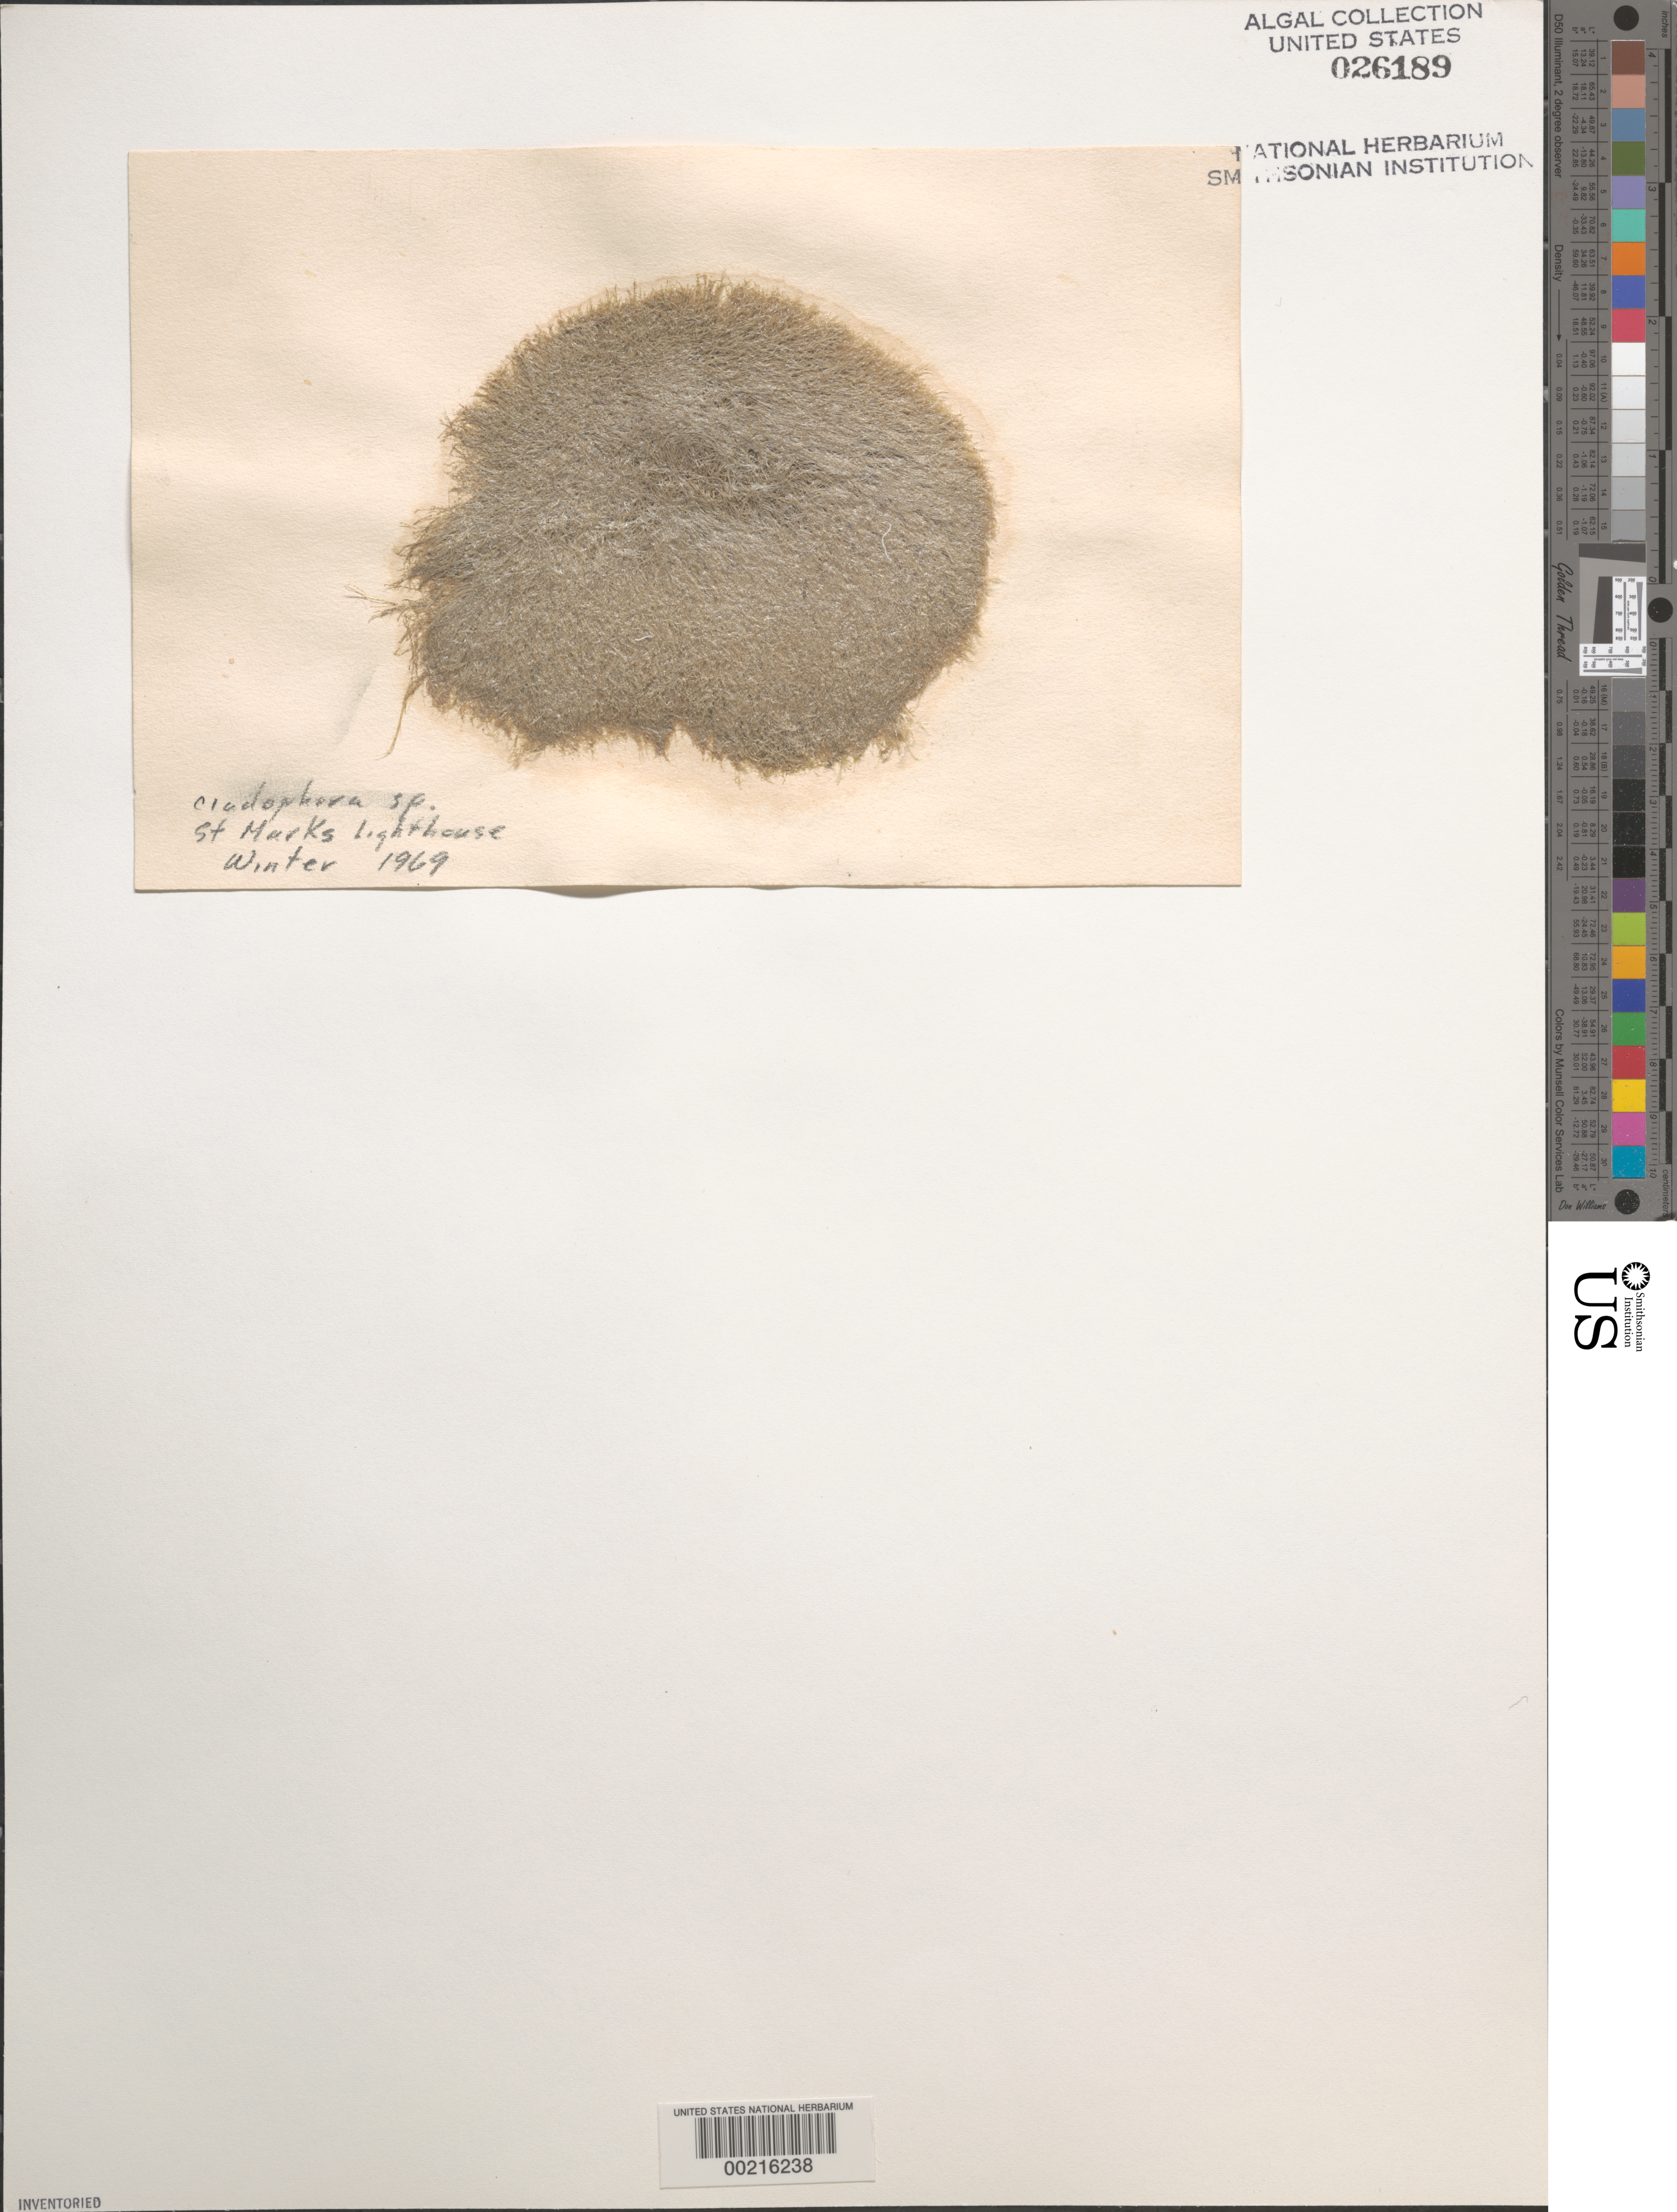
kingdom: Plantae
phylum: Chlorophyta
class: Ulvophyceae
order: Cladophorales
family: Cladophoraceae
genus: Cladophora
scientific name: Cladophora sp.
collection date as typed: Win 1969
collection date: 1969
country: United States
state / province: Florida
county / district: Wakulla County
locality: St. Marks Lighthouse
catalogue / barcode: US 26189